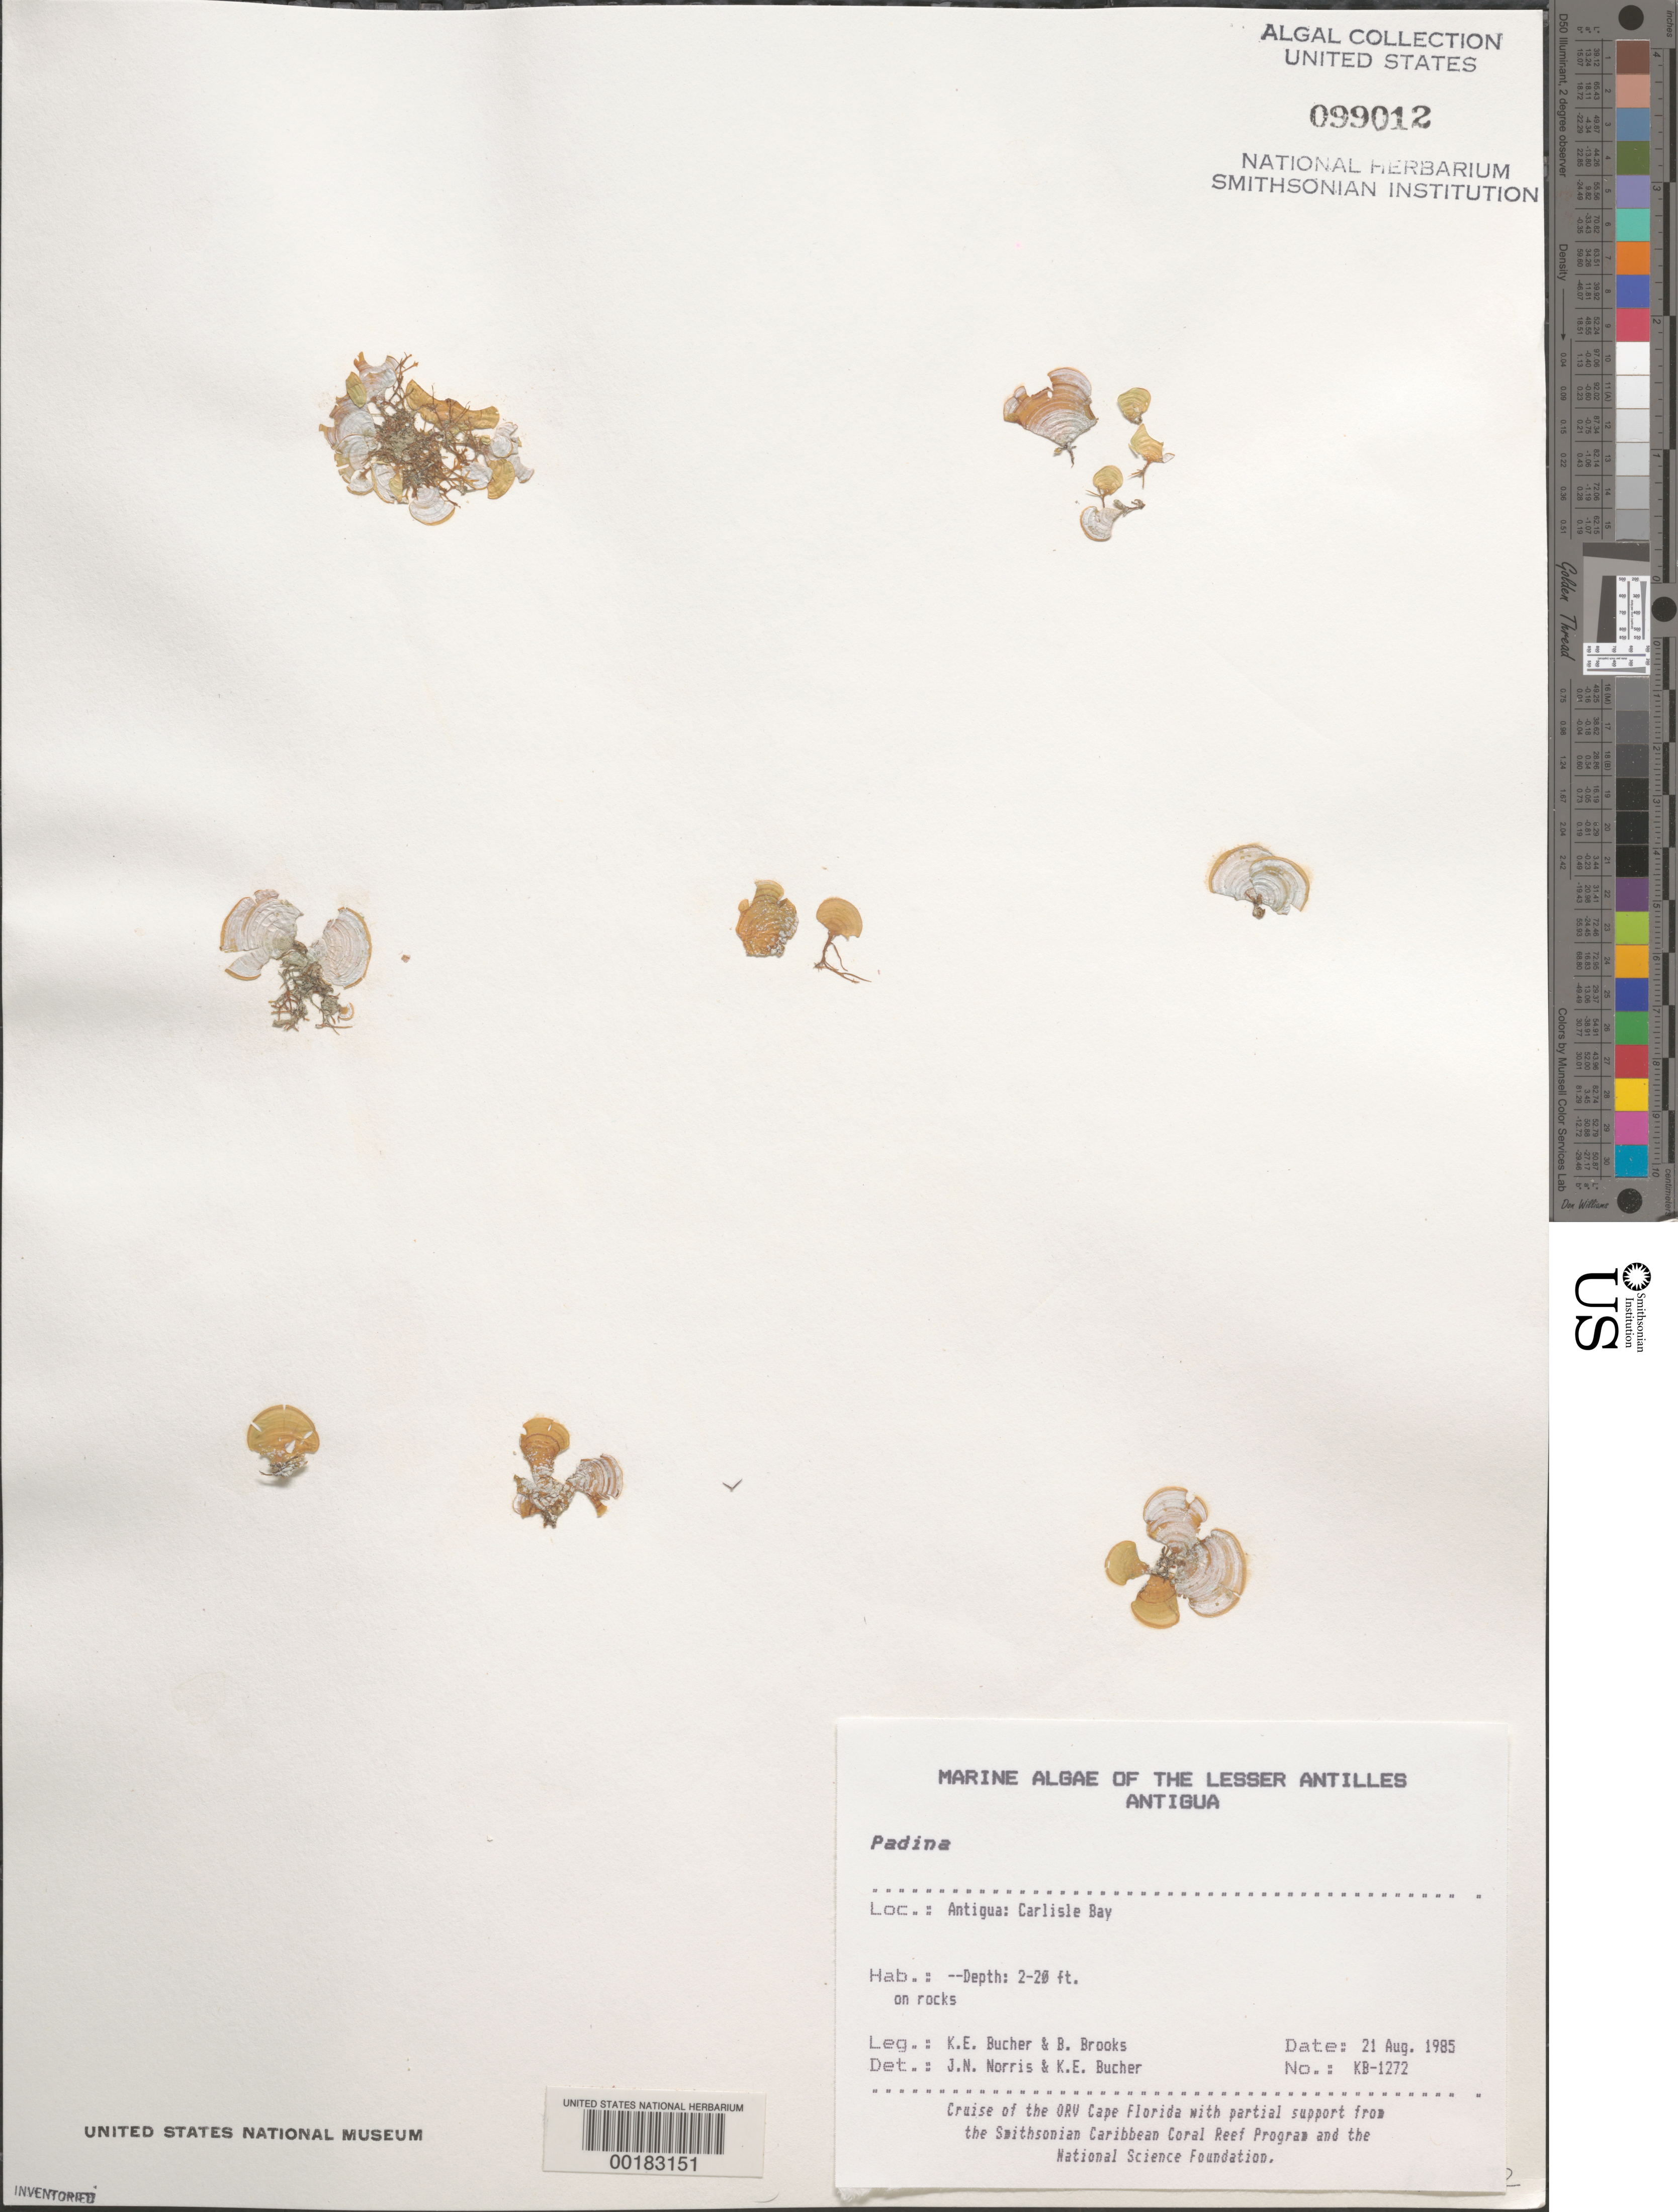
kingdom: Chromista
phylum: Ochrophyta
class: Phaeophyceae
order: Dictyotales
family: Dictyotaceae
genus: Padina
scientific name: Padina sp.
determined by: Norris, J. N.; Bucher, K. E.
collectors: K. E. Bucher & B. Brooks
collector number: KB-1272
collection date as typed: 21 Aug 1985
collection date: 1985-08-21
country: Antigua and Barbuda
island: Antigua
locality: Carlisle Bay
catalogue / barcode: US 99012